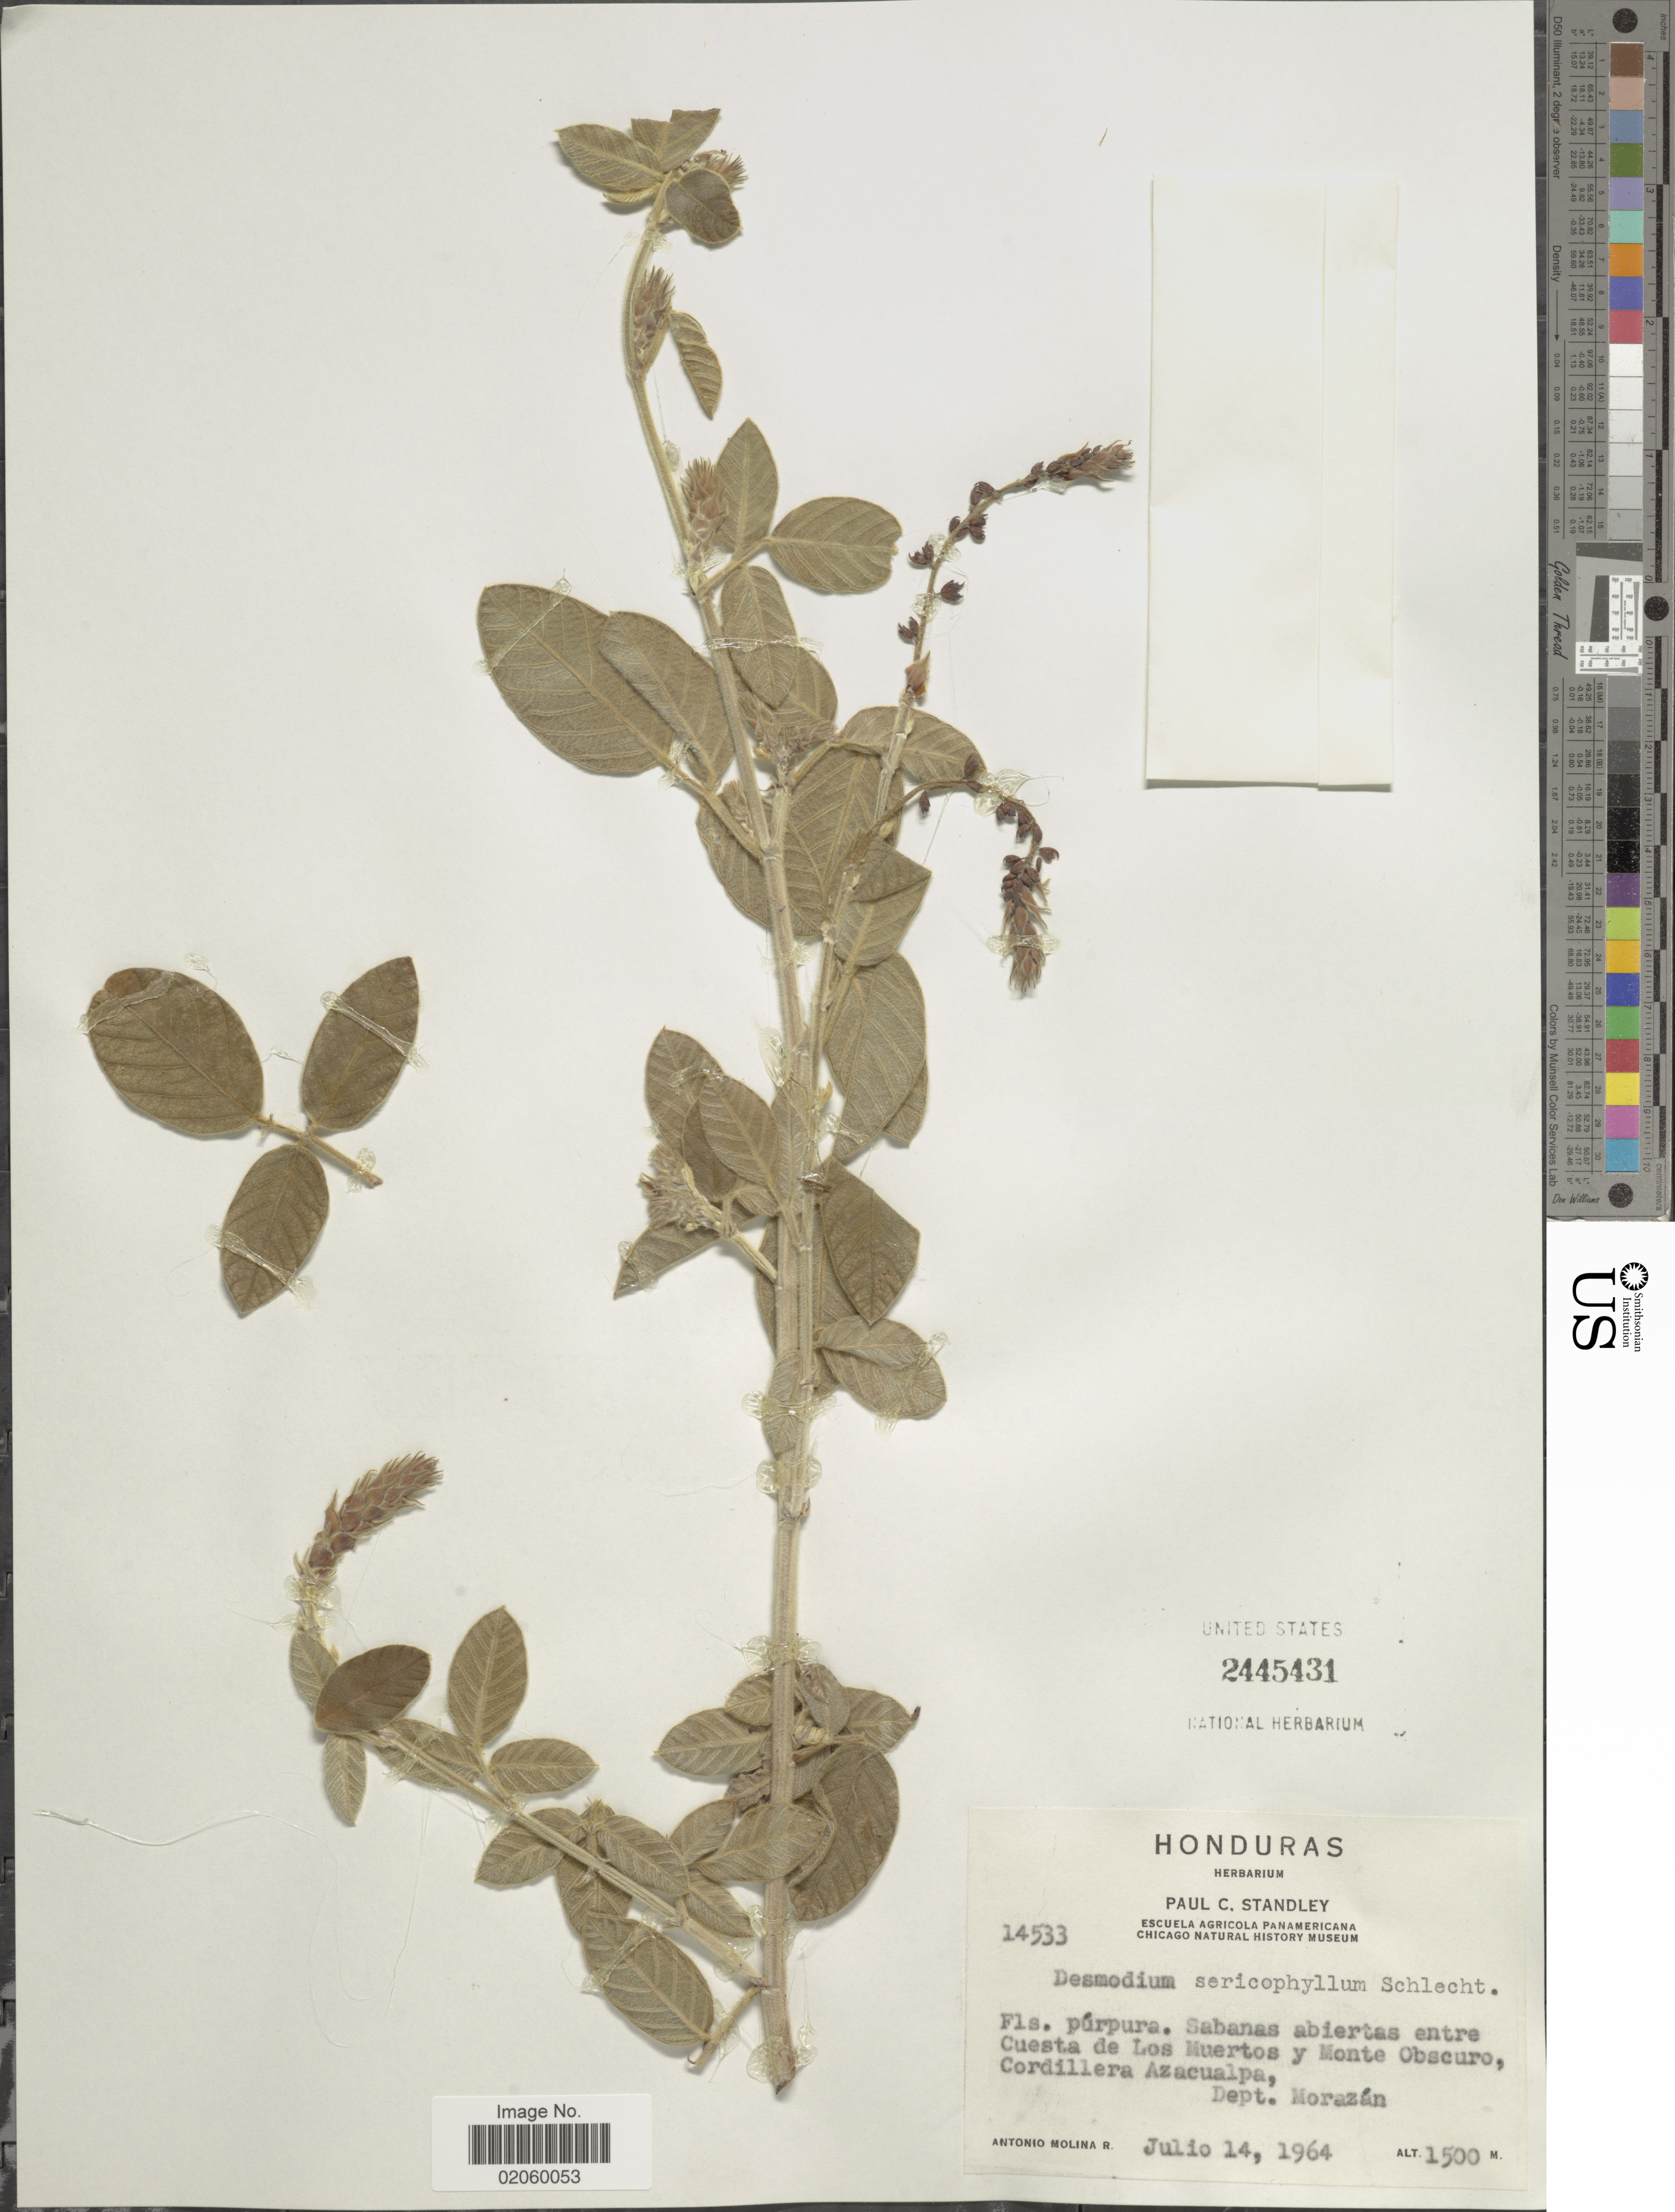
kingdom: Plantae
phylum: Tracheophyta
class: Magnoliopsida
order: Fabales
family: Fabaceae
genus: Desmodium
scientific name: Desmodium sericophyllum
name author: Schltdl.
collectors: A. Molina R.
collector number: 14533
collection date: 1964-07-14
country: Honduras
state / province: Fco. Morazán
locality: Sabanes abiertas entre Cuesta de Los Muertos y Monte Obscuro, Cordillera Azacualpa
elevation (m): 1500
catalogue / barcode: US 2445431